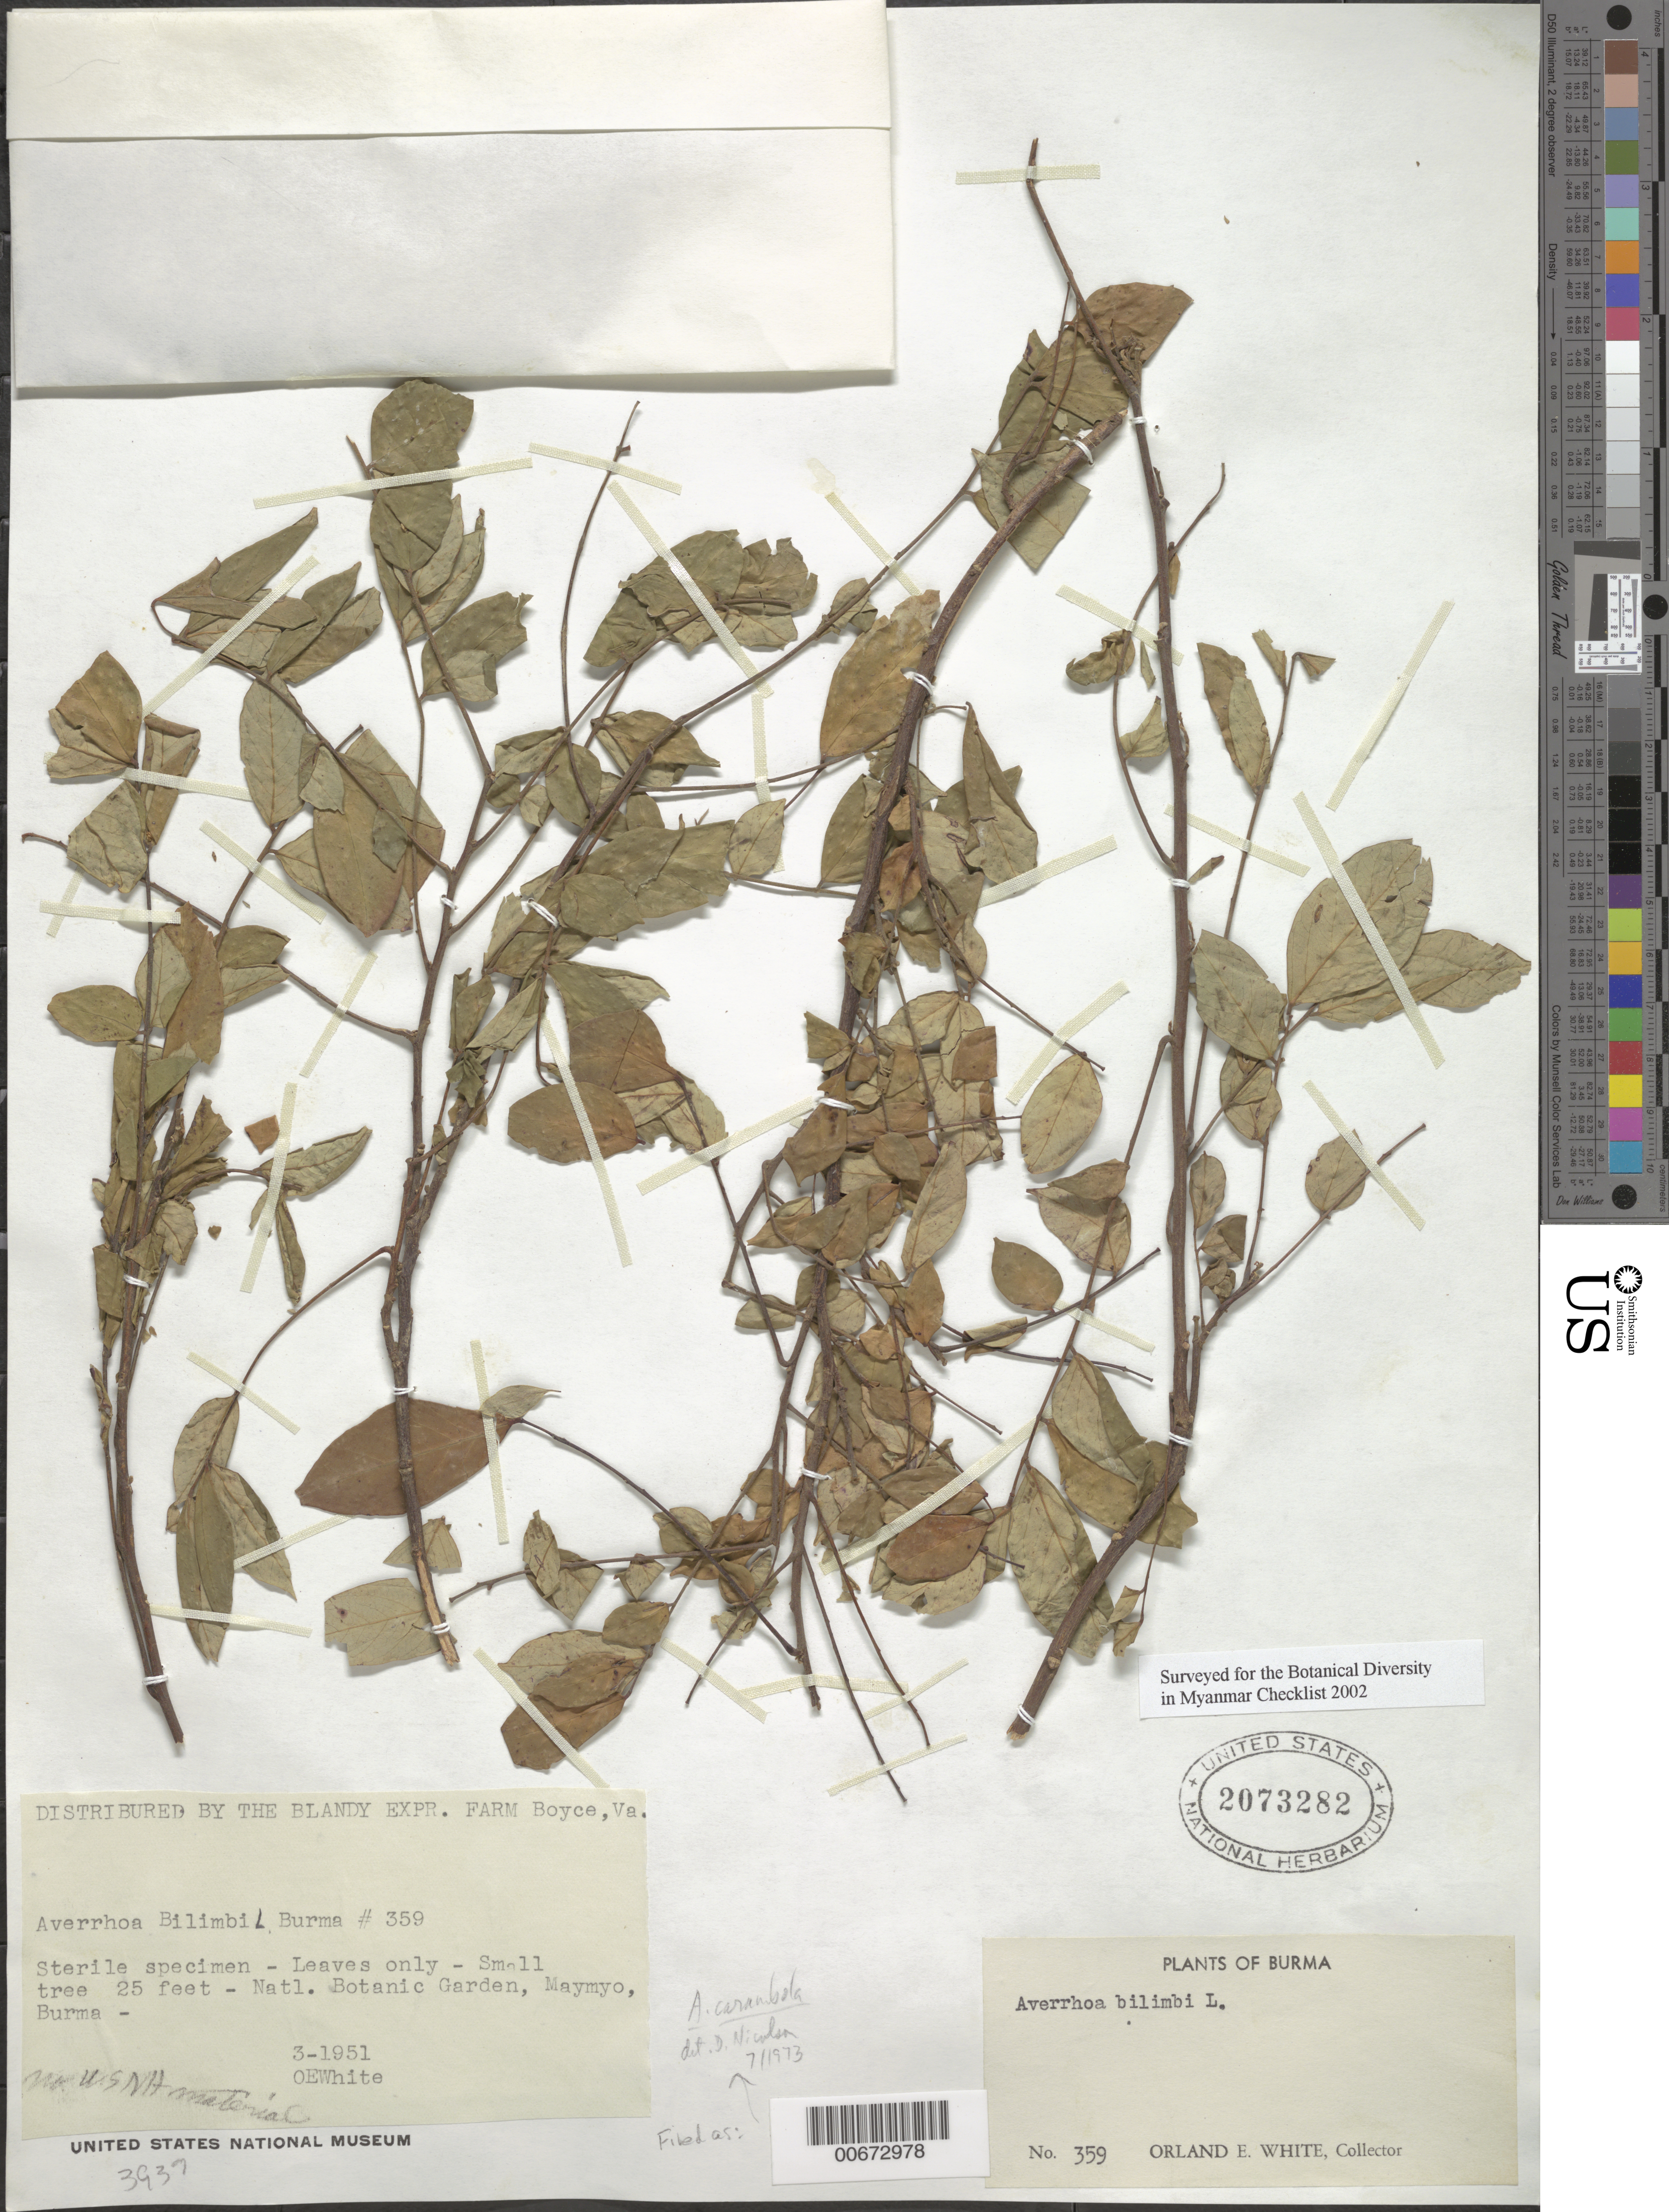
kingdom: Plantae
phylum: Tracheophyta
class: Magnoliopsida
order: Oxalidales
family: Oxalidaceae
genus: Averrhoa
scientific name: Averrhoa bilimbi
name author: L.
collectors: O. E. White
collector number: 359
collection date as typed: Mar 1951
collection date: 1951-03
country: Myanmar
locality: Maymyo, Natl. Botanica Garden.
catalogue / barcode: US 2073282